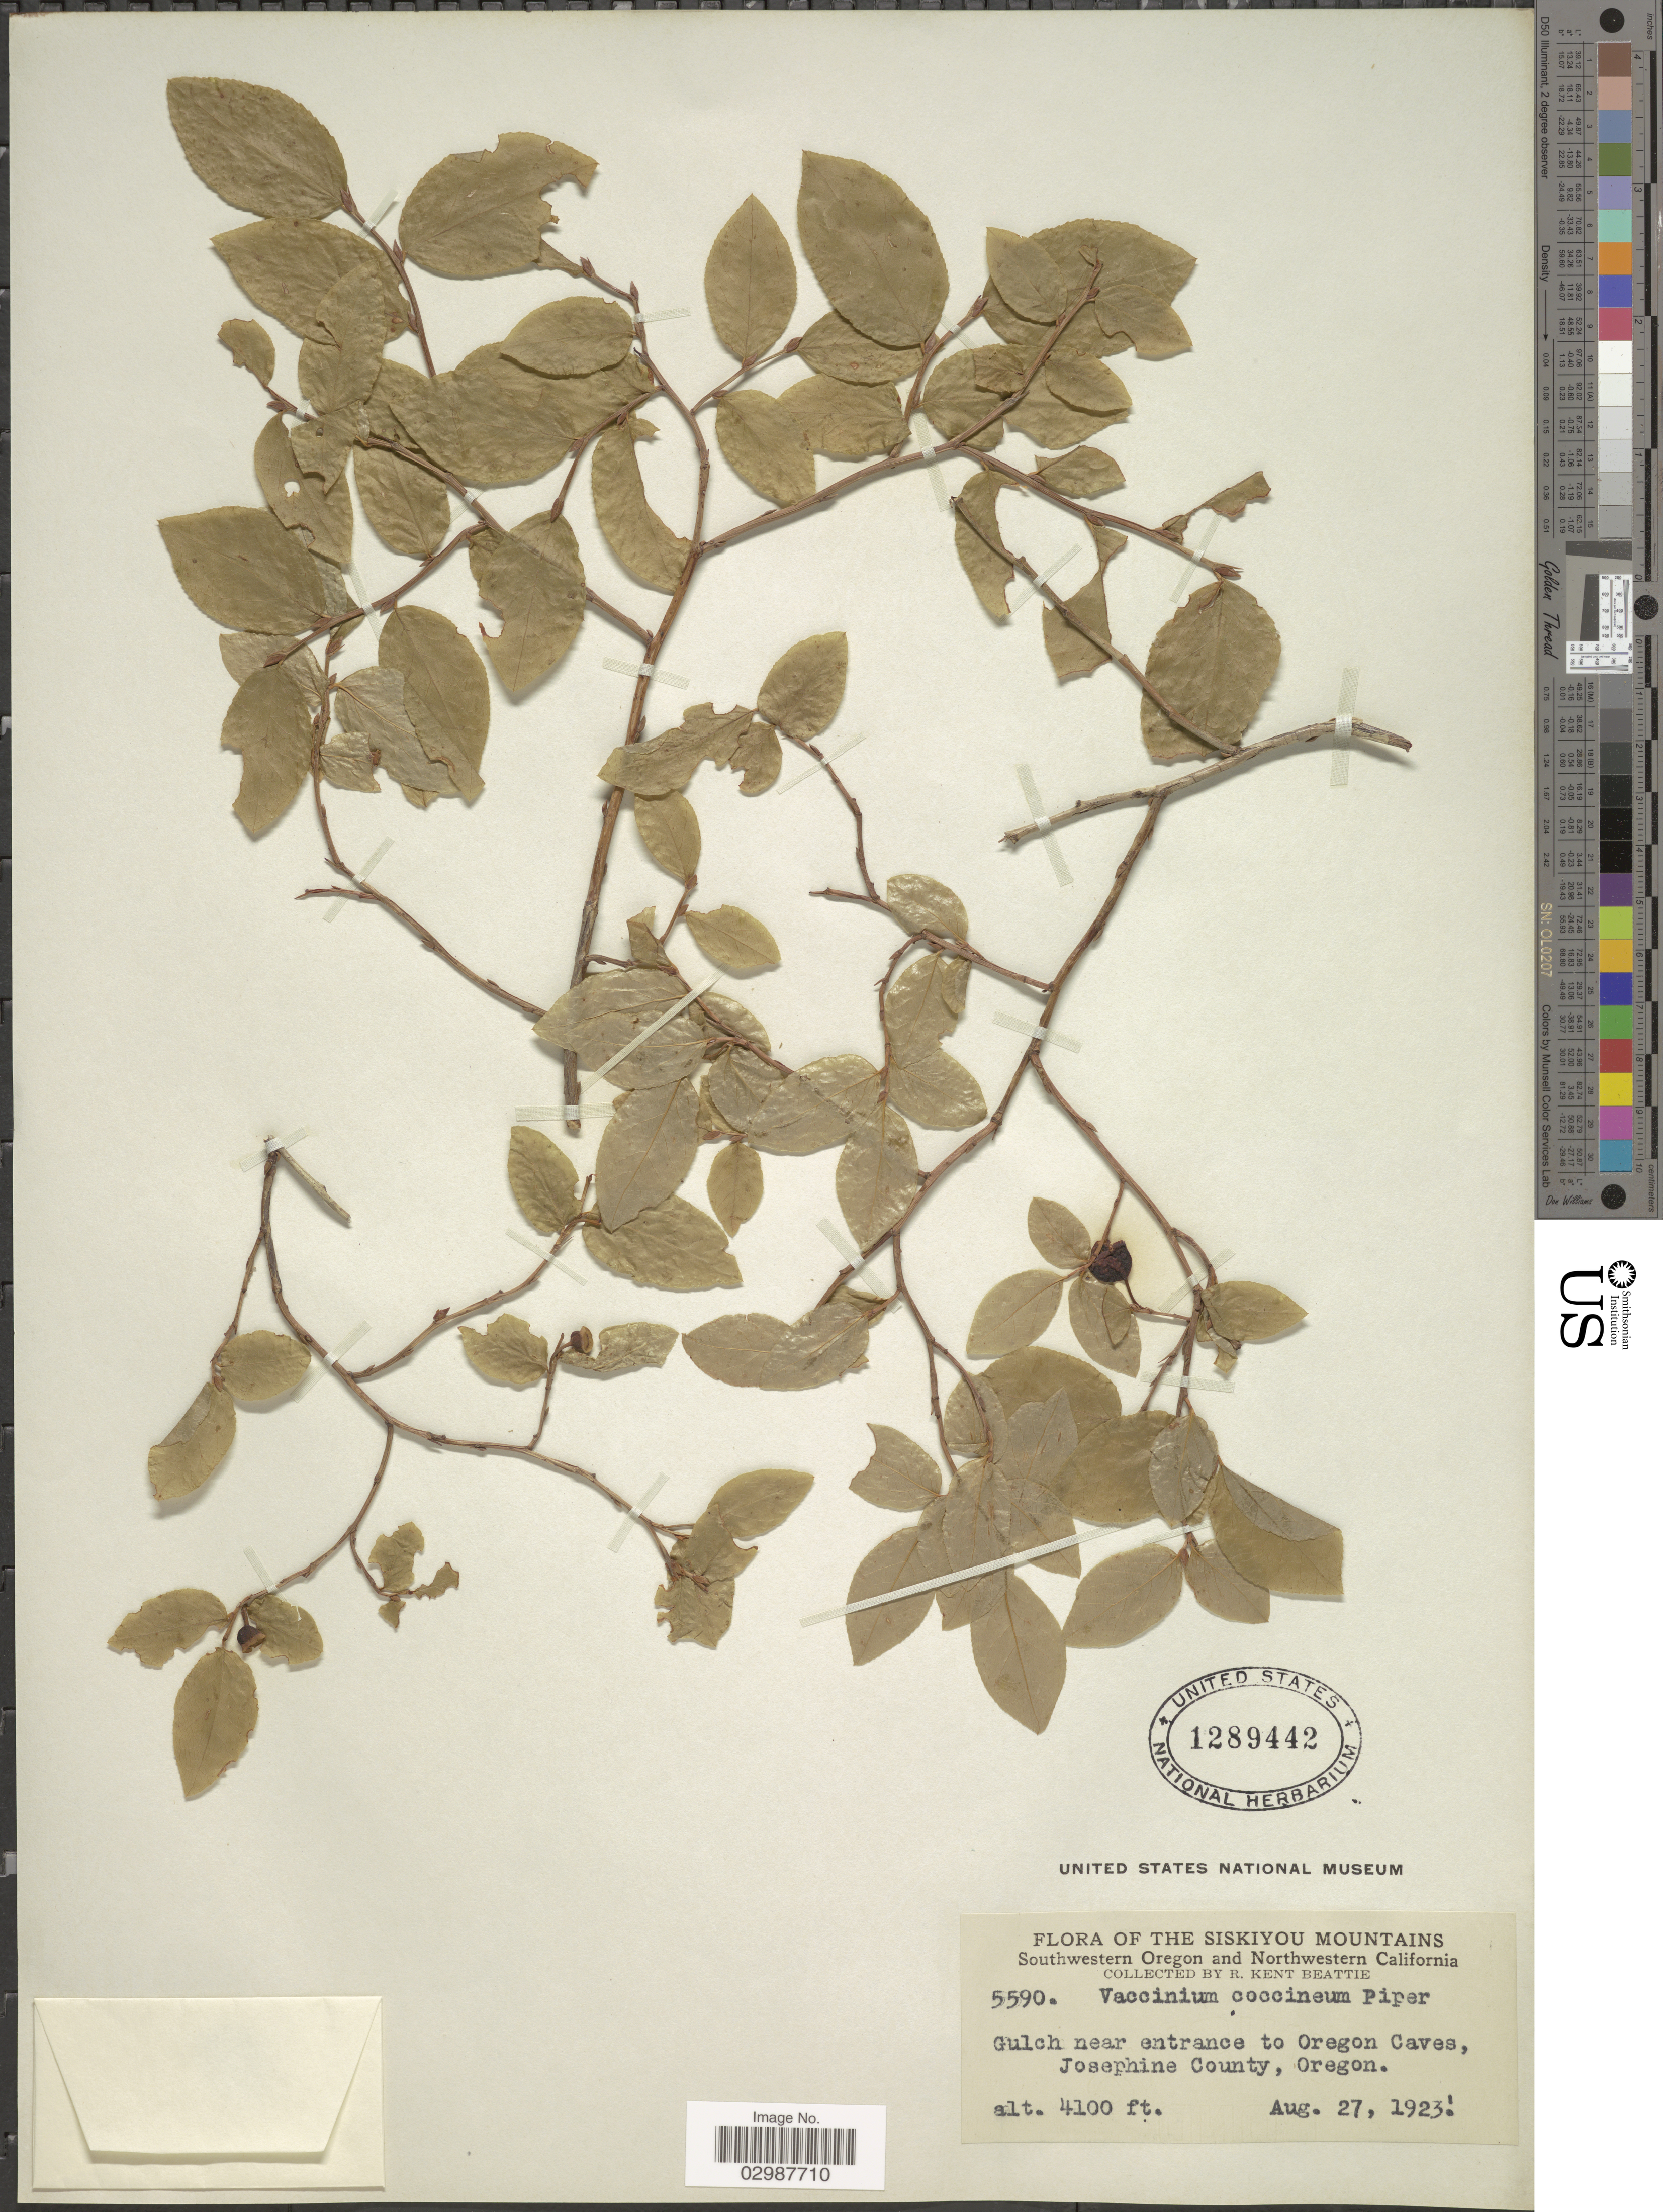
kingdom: Plantae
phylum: Tracheophyta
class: Magnoliopsida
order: Ericales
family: Ericaceae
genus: Vaccinium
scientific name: Vaccinium coccineum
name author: Piper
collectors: R. K. Beattie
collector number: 5590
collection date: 1923-08-27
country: United States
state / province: Oregon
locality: Siskiyou Mountains. Southwestern Oregon. Gulch near entrance to Oregon Caves, Josephine County.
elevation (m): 1250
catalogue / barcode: US 1289442